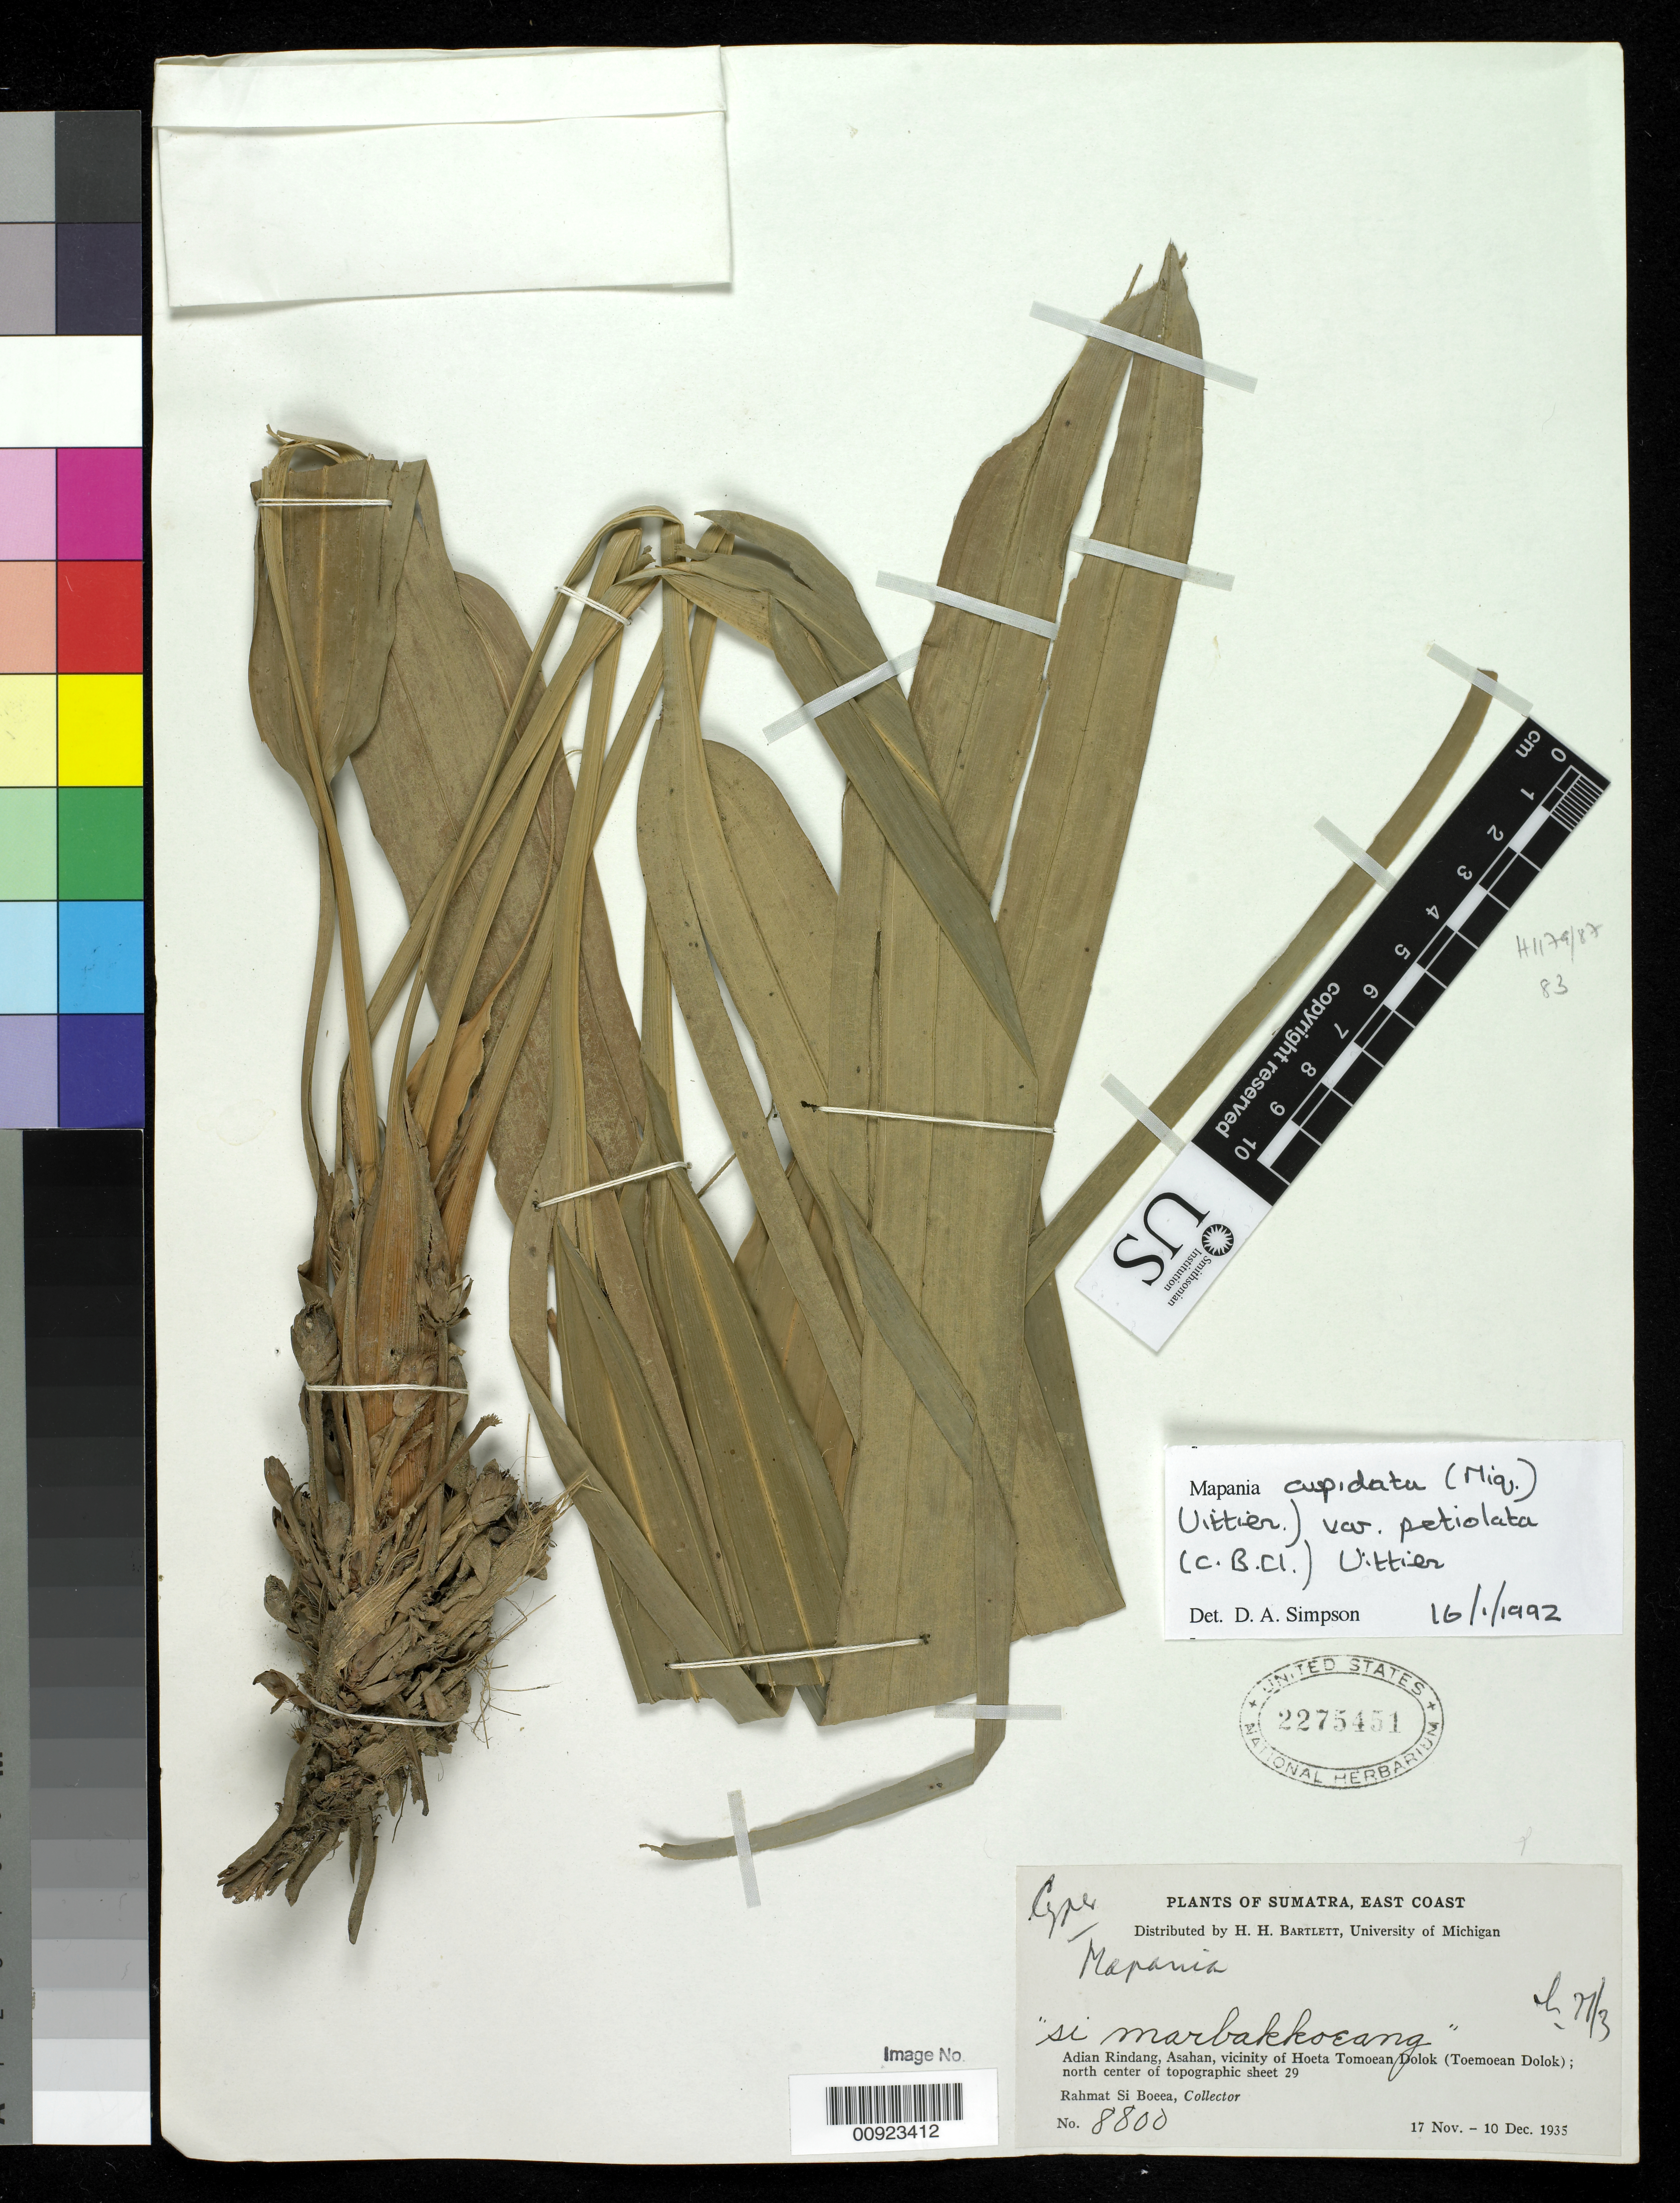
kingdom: Plantae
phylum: Tracheophyta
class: Liliopsida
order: Poales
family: Cyperaceae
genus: Mapania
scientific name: Mapania cuspidata var. petiolata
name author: (C.B. Clarke) Uittien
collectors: Rahmat Si Boeea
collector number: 8800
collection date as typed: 17 Nov 1935 to 10 Dec 1935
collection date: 1935-11-17/1935-12-10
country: Indonesia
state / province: Sumatra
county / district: Aceh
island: Sumatra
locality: Adian Rindang, Asahan, vicinity of Hoeta Tomoean Dolok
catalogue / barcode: US 2275451